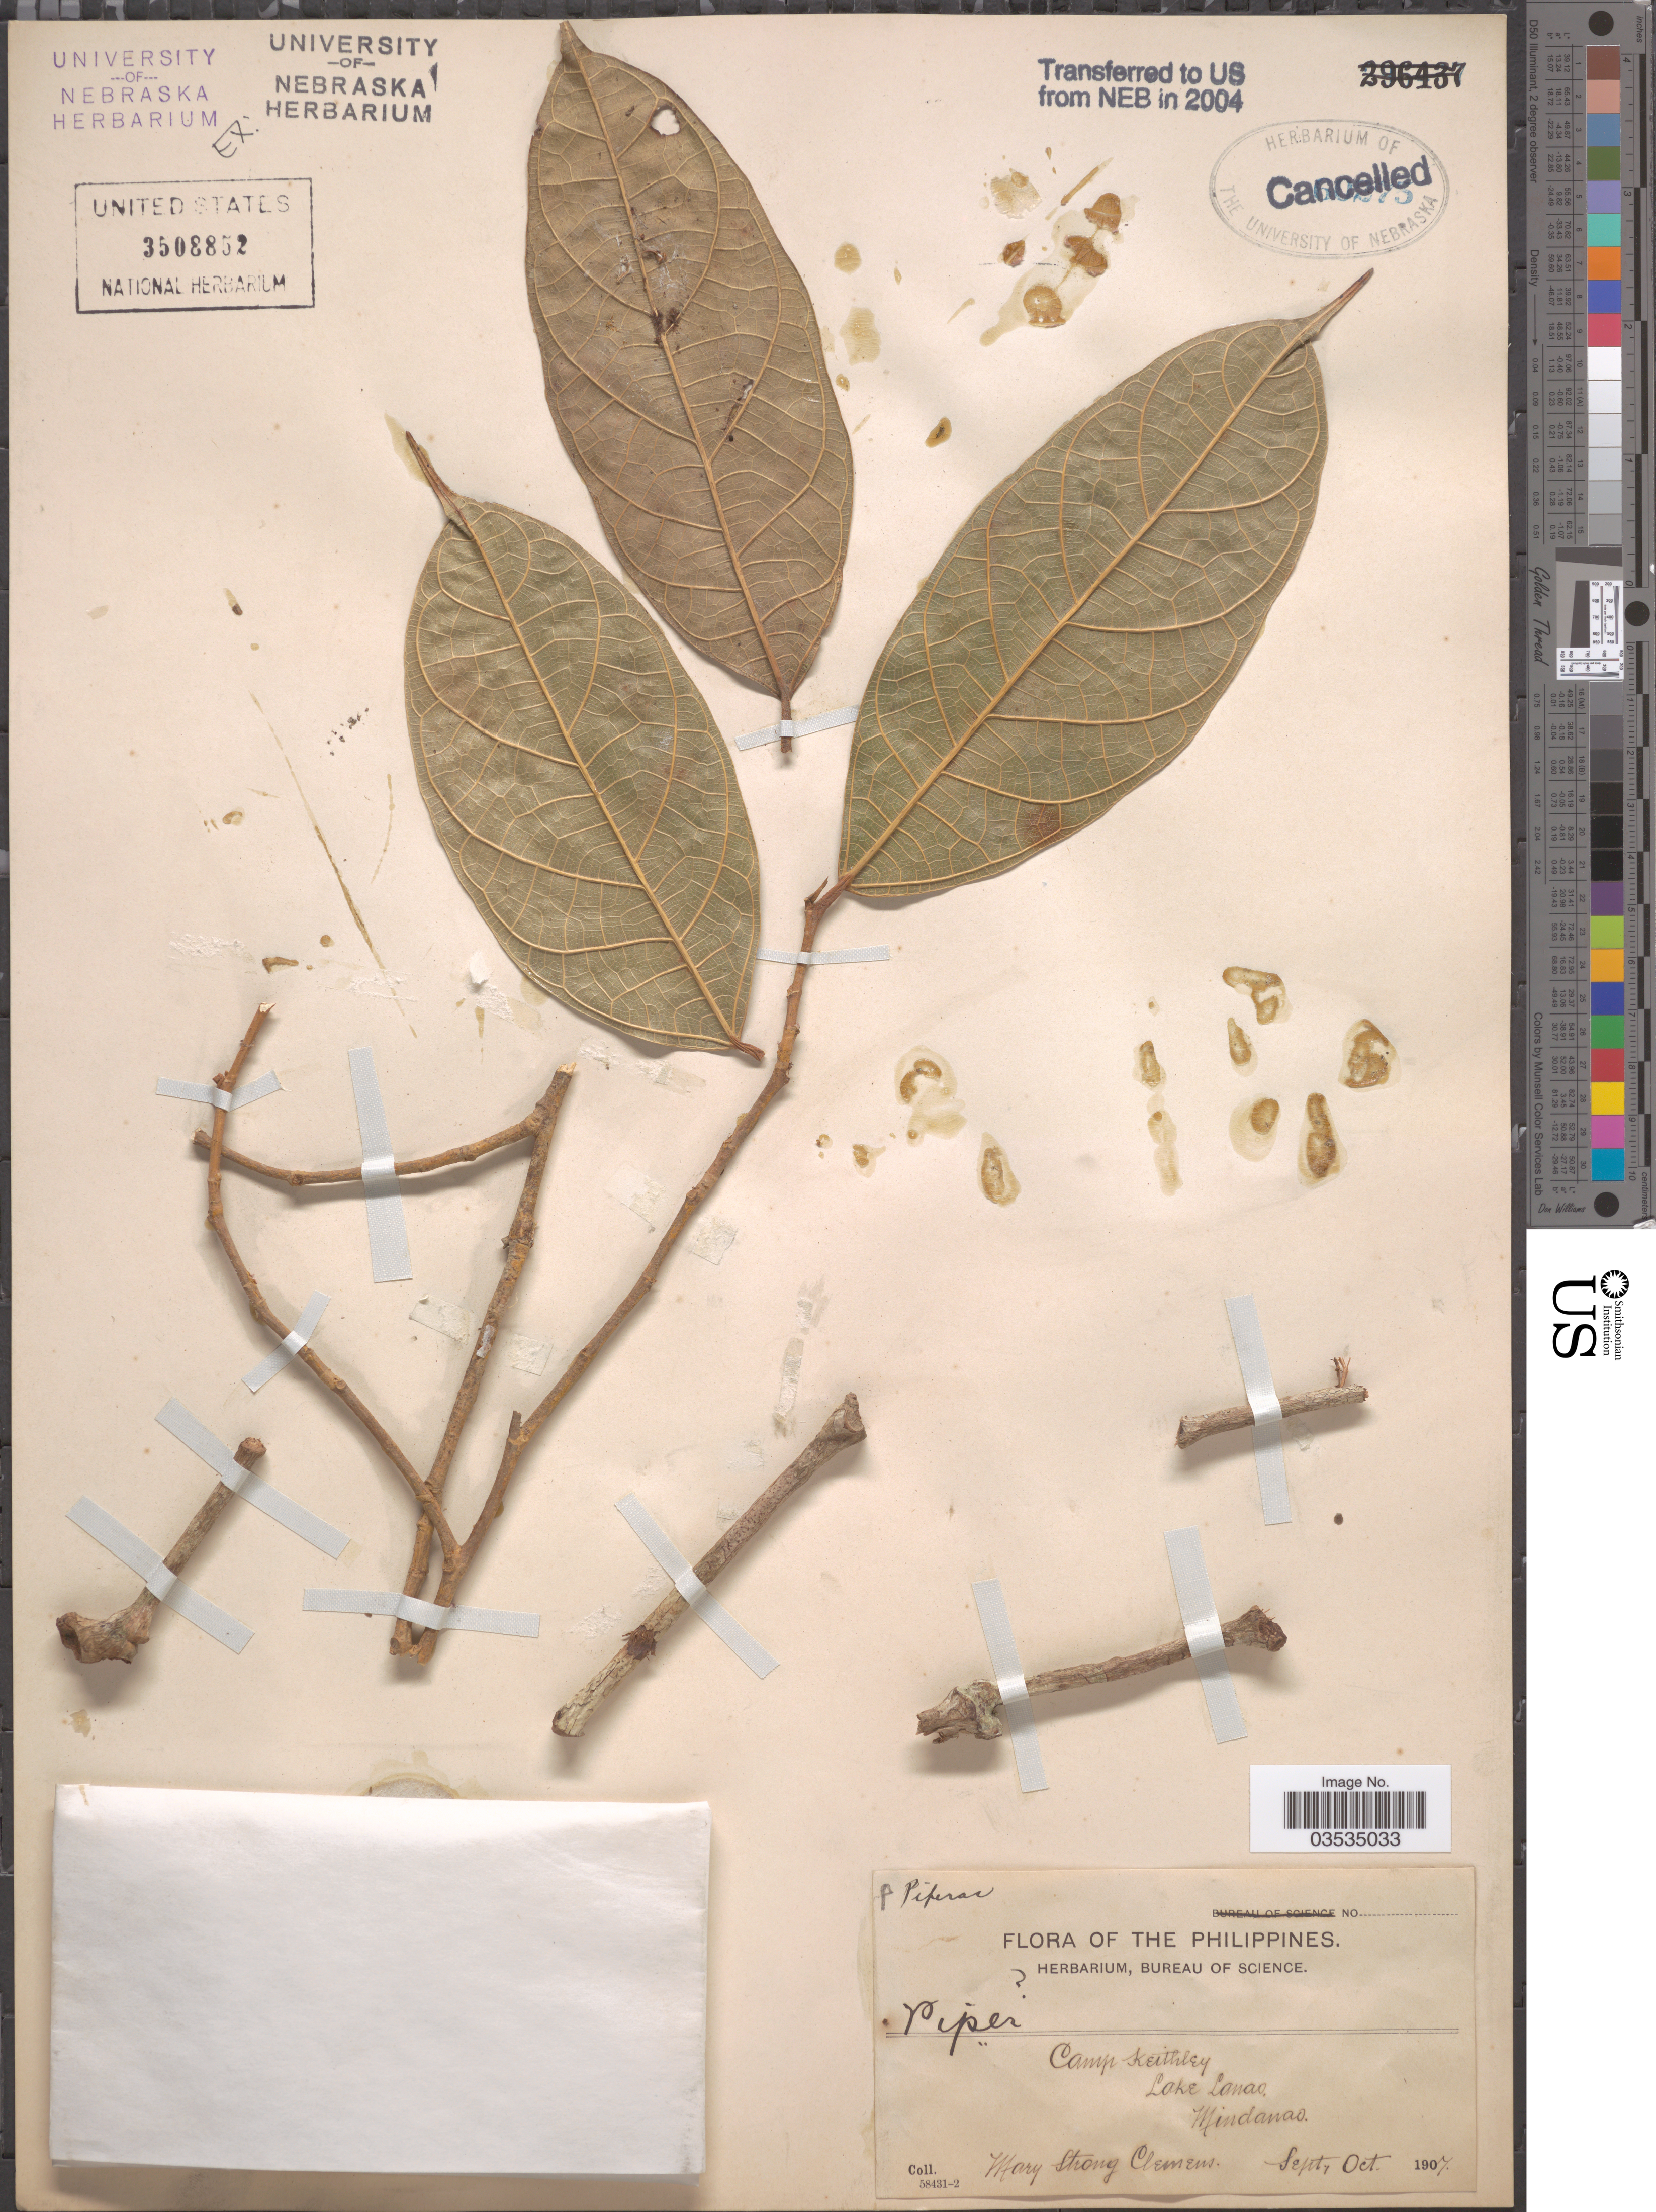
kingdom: Plantae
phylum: Tracheophyta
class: Magnoliopsida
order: Piperales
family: Piperaceae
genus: Piper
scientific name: Piper sp.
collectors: M. S. Clemens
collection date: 1907-09/1907-10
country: Philippines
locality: Camp Keithley, Lake Lanao, Mindanao.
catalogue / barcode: US 3508852